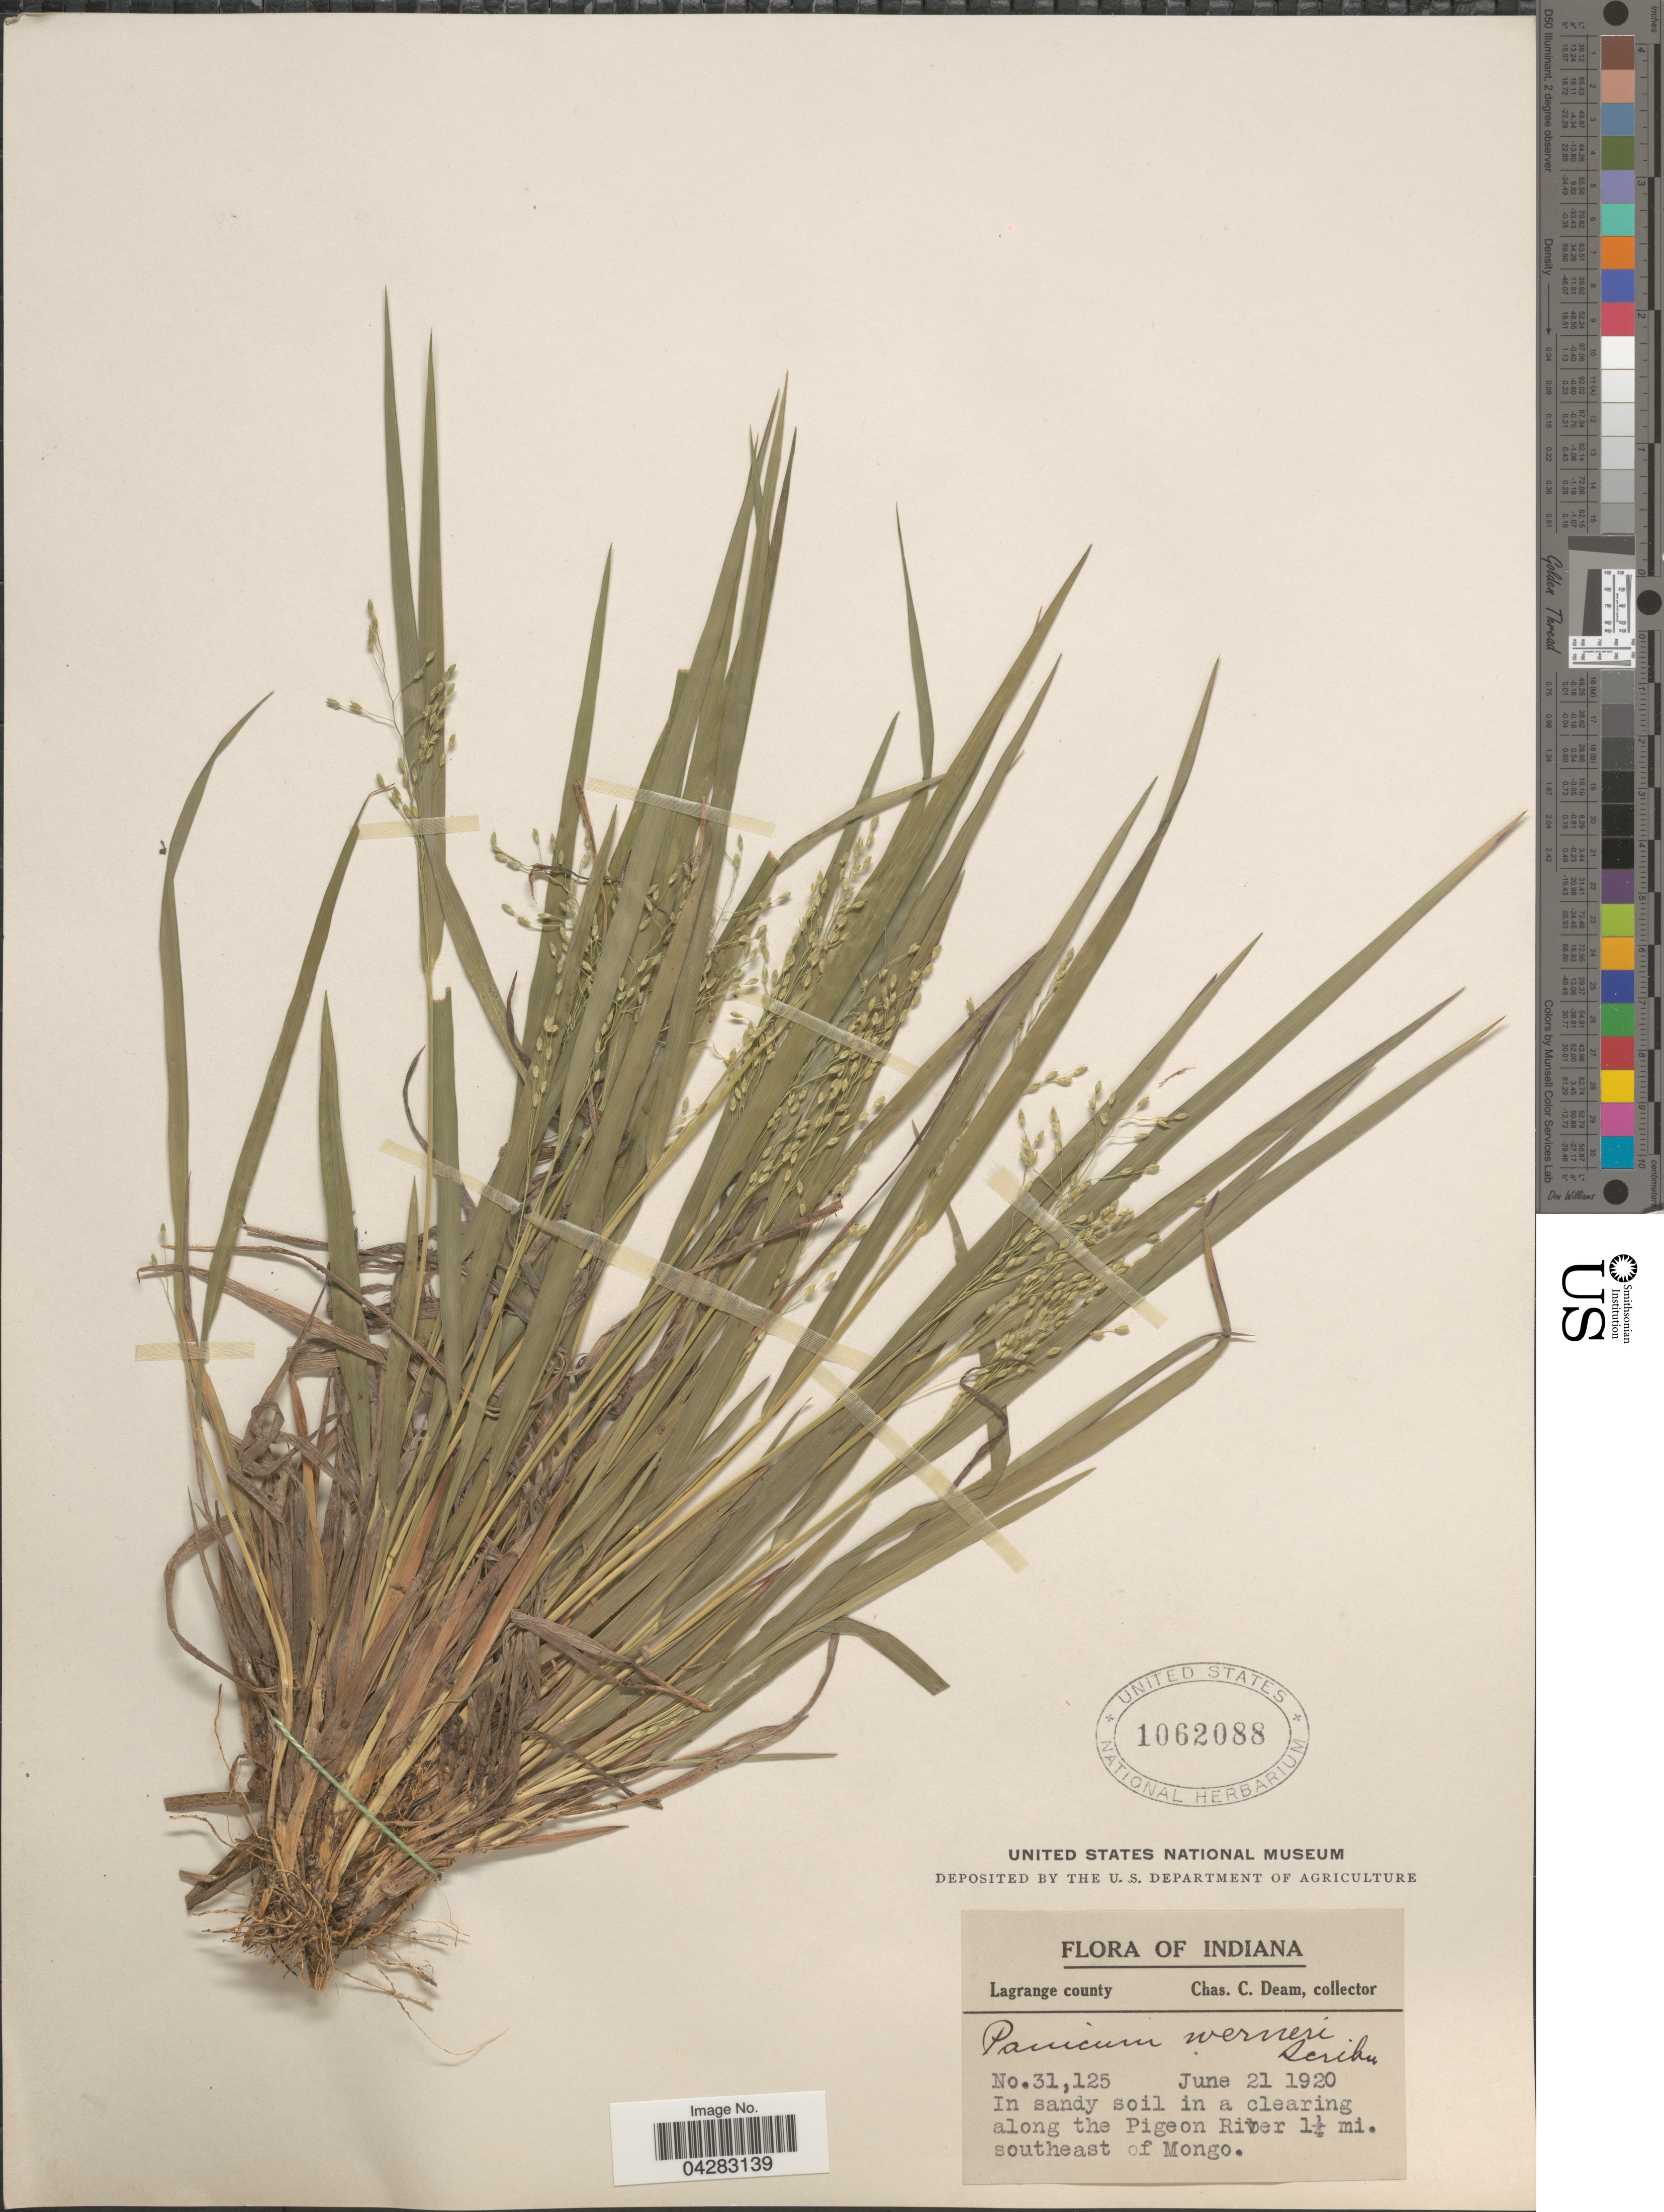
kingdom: Plantae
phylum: Tracheophyta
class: Liliopsida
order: Poales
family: Poaceae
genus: Dichanthelium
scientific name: Dichanthelium linearifolium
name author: (Scribn.) Gould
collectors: C. C. Deam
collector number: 31125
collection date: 1920-06-21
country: United States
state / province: Indiana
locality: Lagrange county. In sandy soil in a clearing along the Pigeon River 1¼ mi. southeast of Mongo.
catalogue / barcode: US 1062088